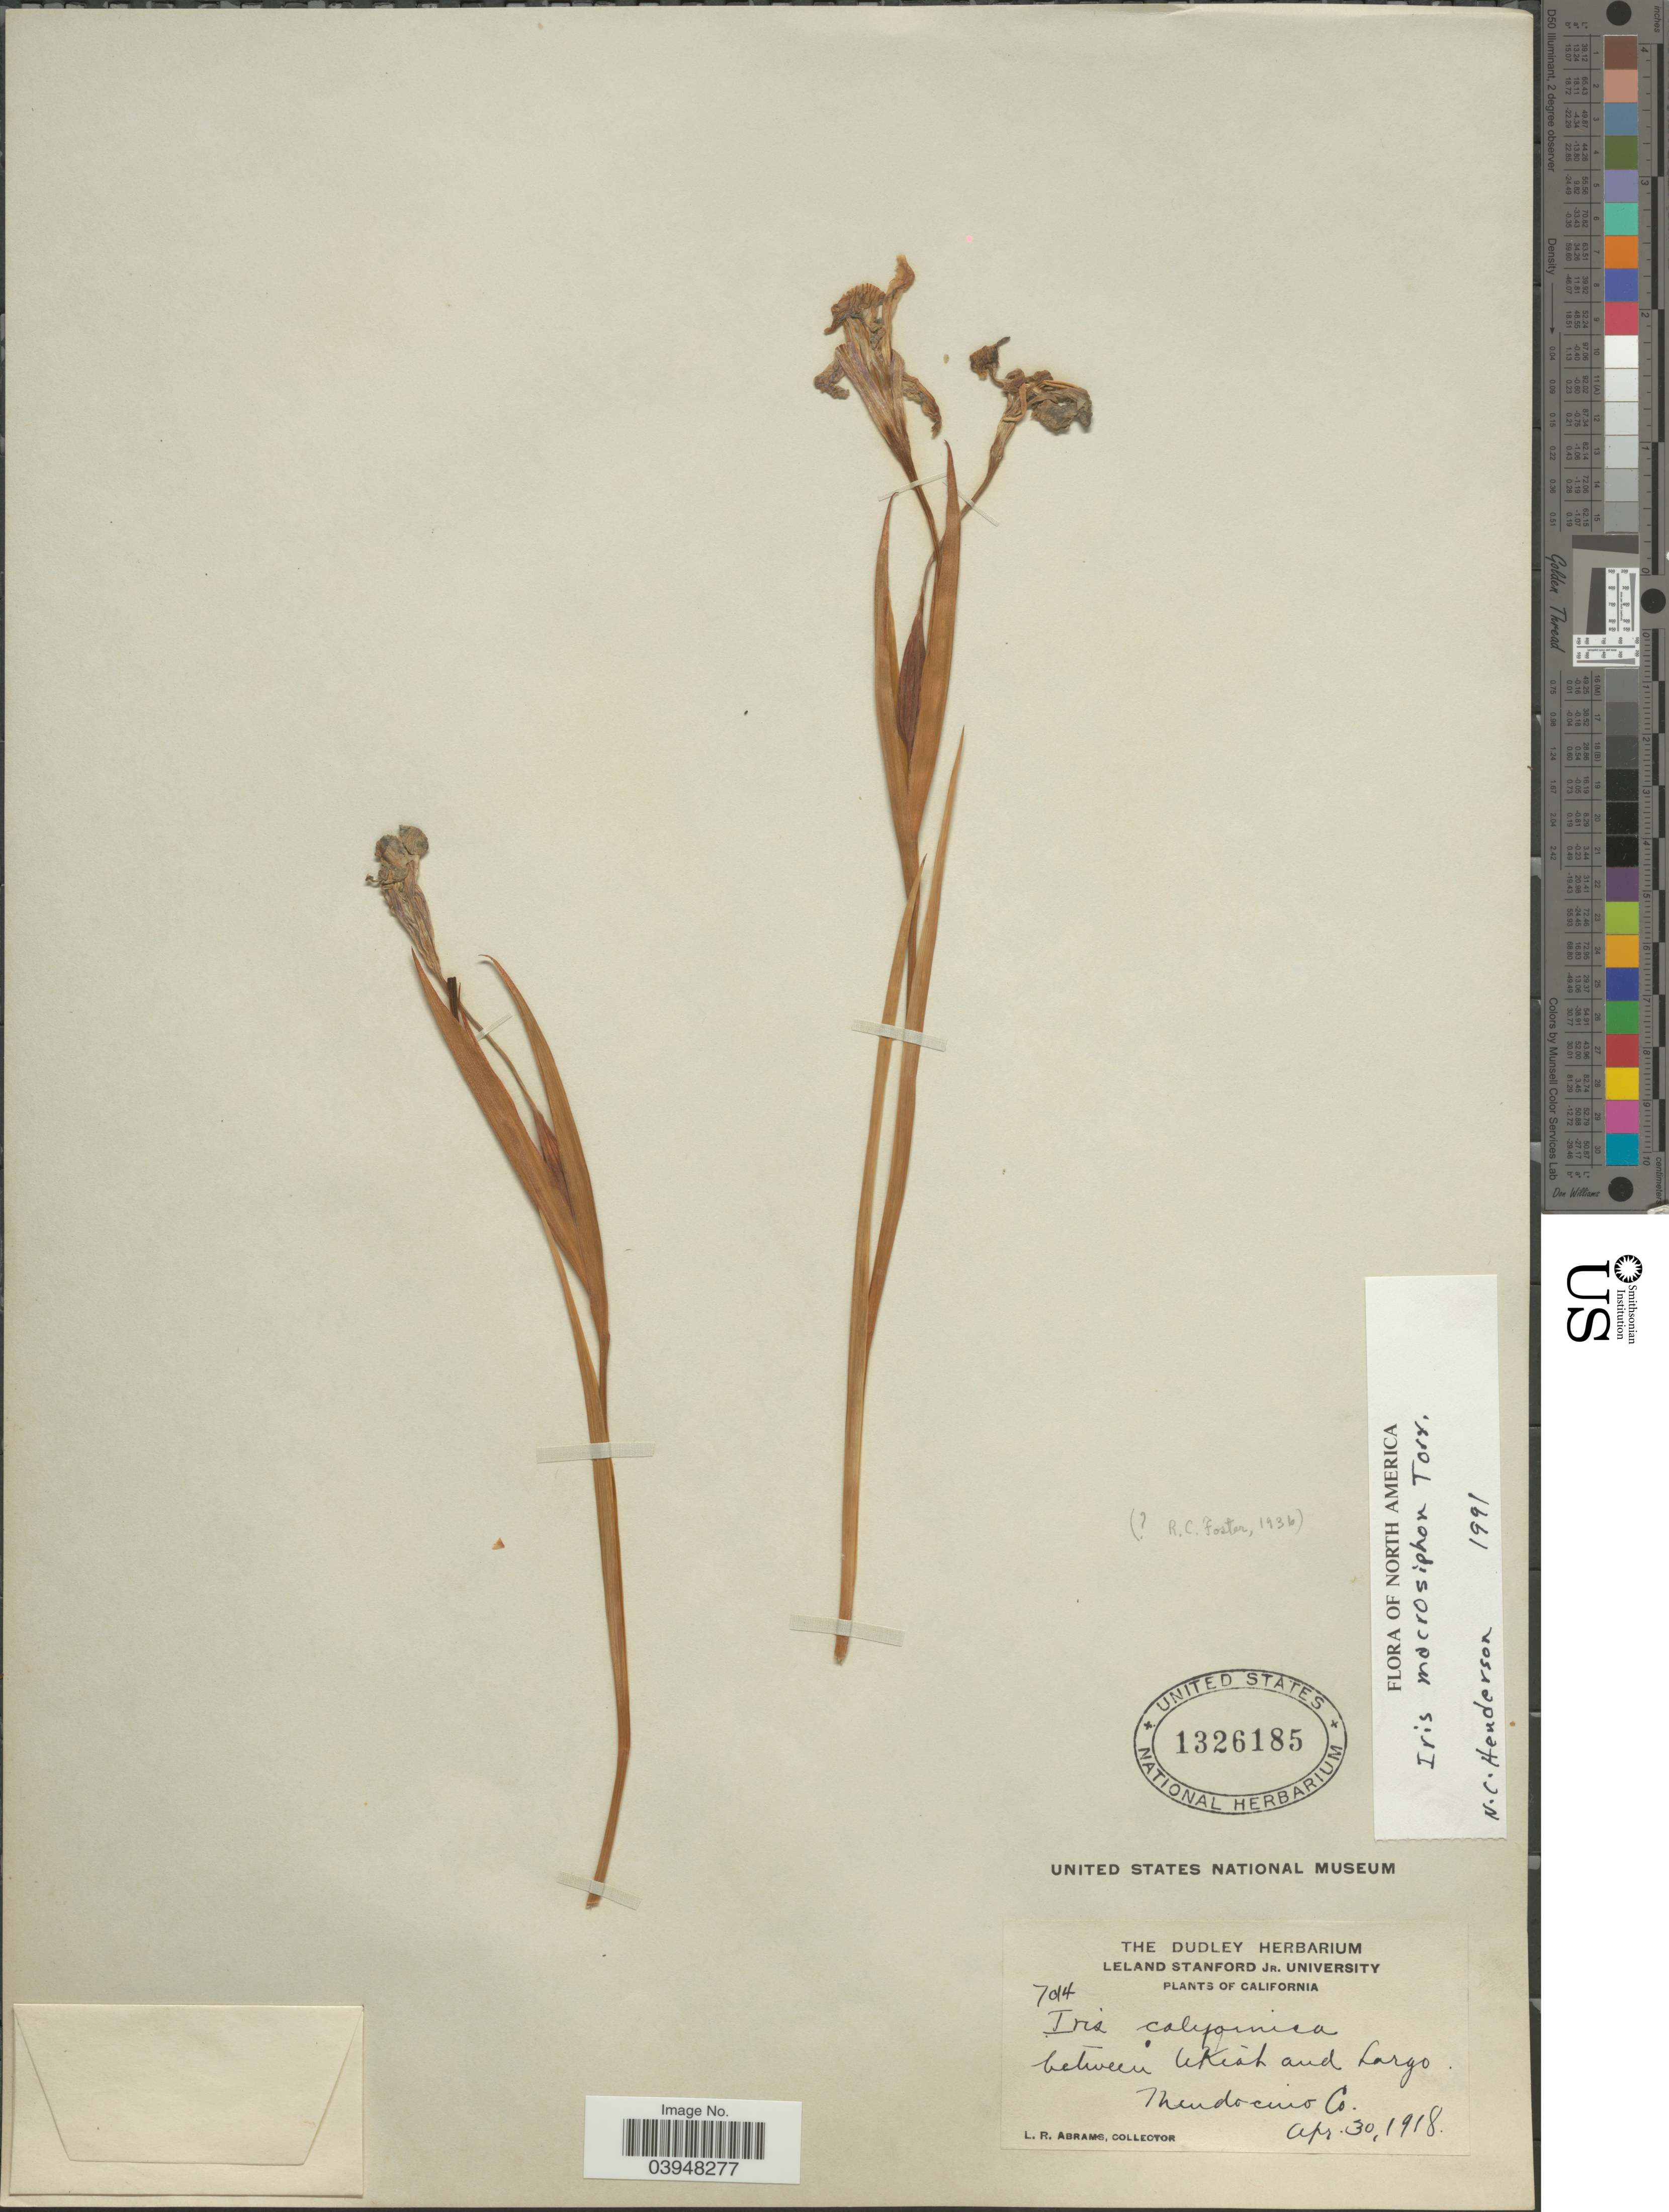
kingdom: Plantae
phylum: Tracheophyta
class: Liliopsida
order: Asparagales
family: Iridaceae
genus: Iris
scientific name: Iris californica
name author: Leichtlin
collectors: L. Abrams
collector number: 7014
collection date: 1918-04-30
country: United States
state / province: California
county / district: Mendocino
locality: Between Ukiah and Largo. Mendocino Co.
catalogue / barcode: US 1326185